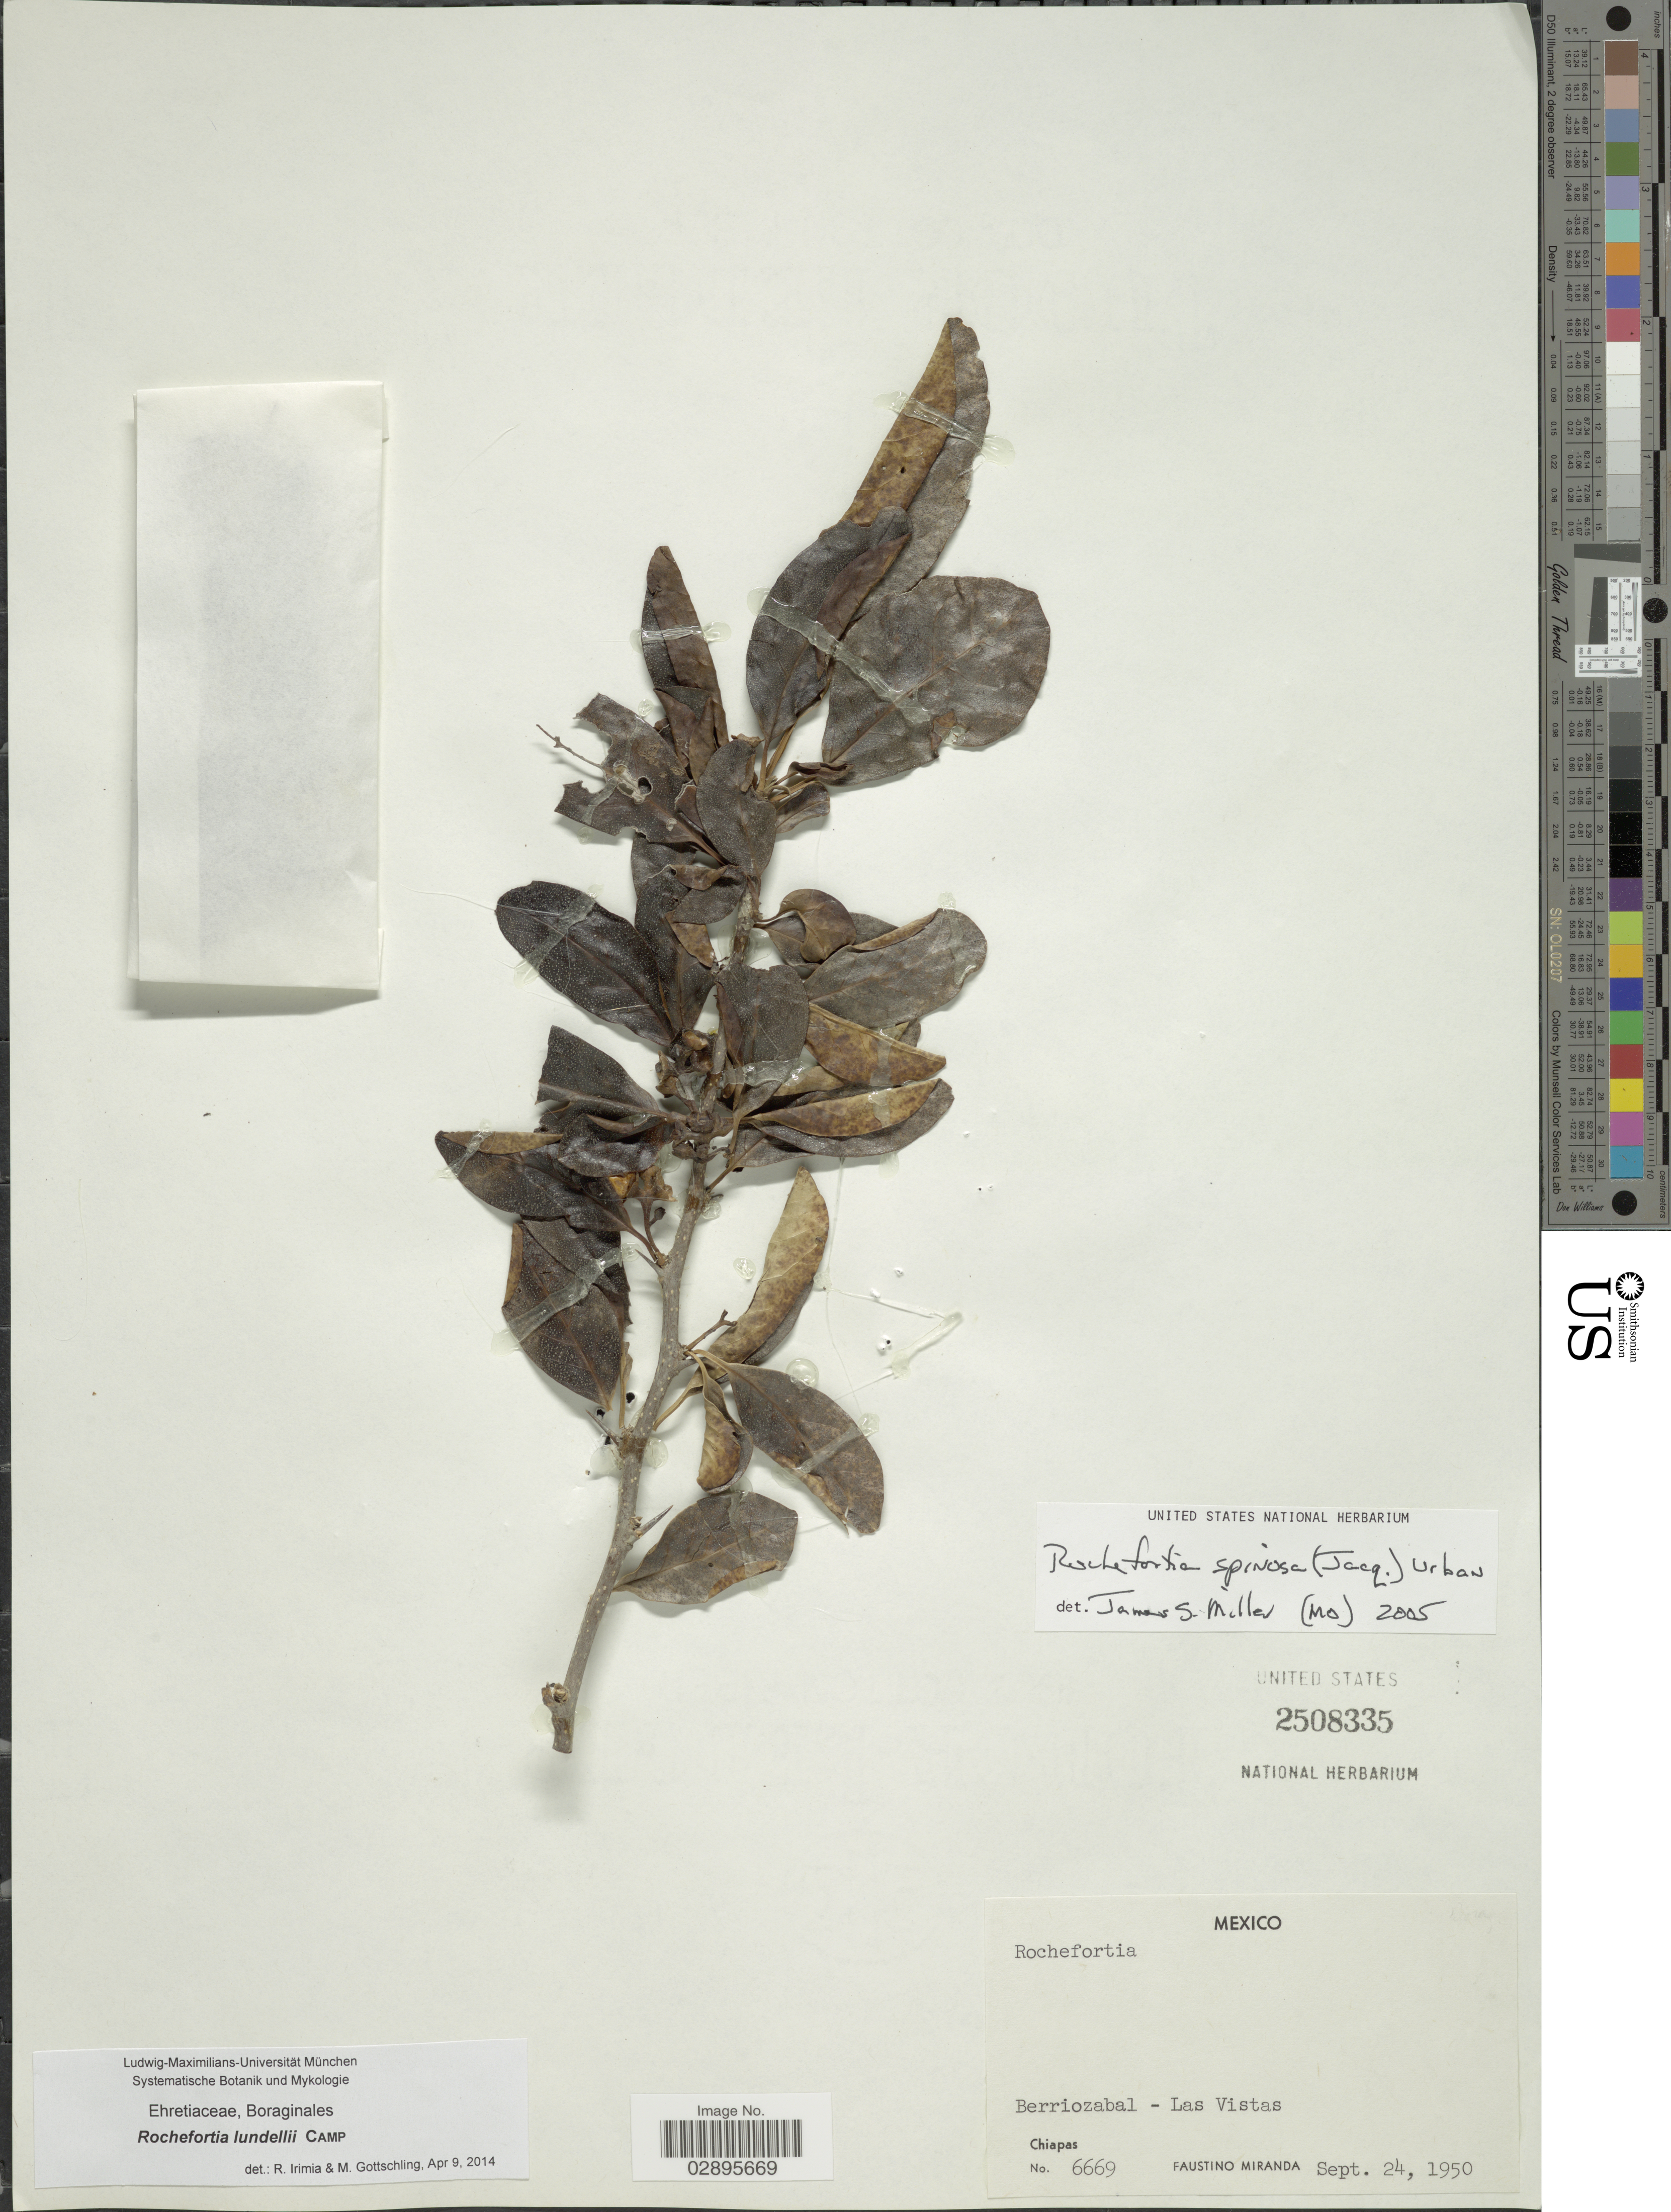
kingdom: Plantae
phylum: Tracheophyta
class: Magnoliopsida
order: Boraginales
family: Ehretiaceae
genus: Rochefortia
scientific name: Rochefortia lundellii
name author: Camp in Lundell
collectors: F. Miranda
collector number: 6669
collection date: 1950-09-24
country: Mexico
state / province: Chiapas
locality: Berriozabal - Las Vistas.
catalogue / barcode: US 2508335